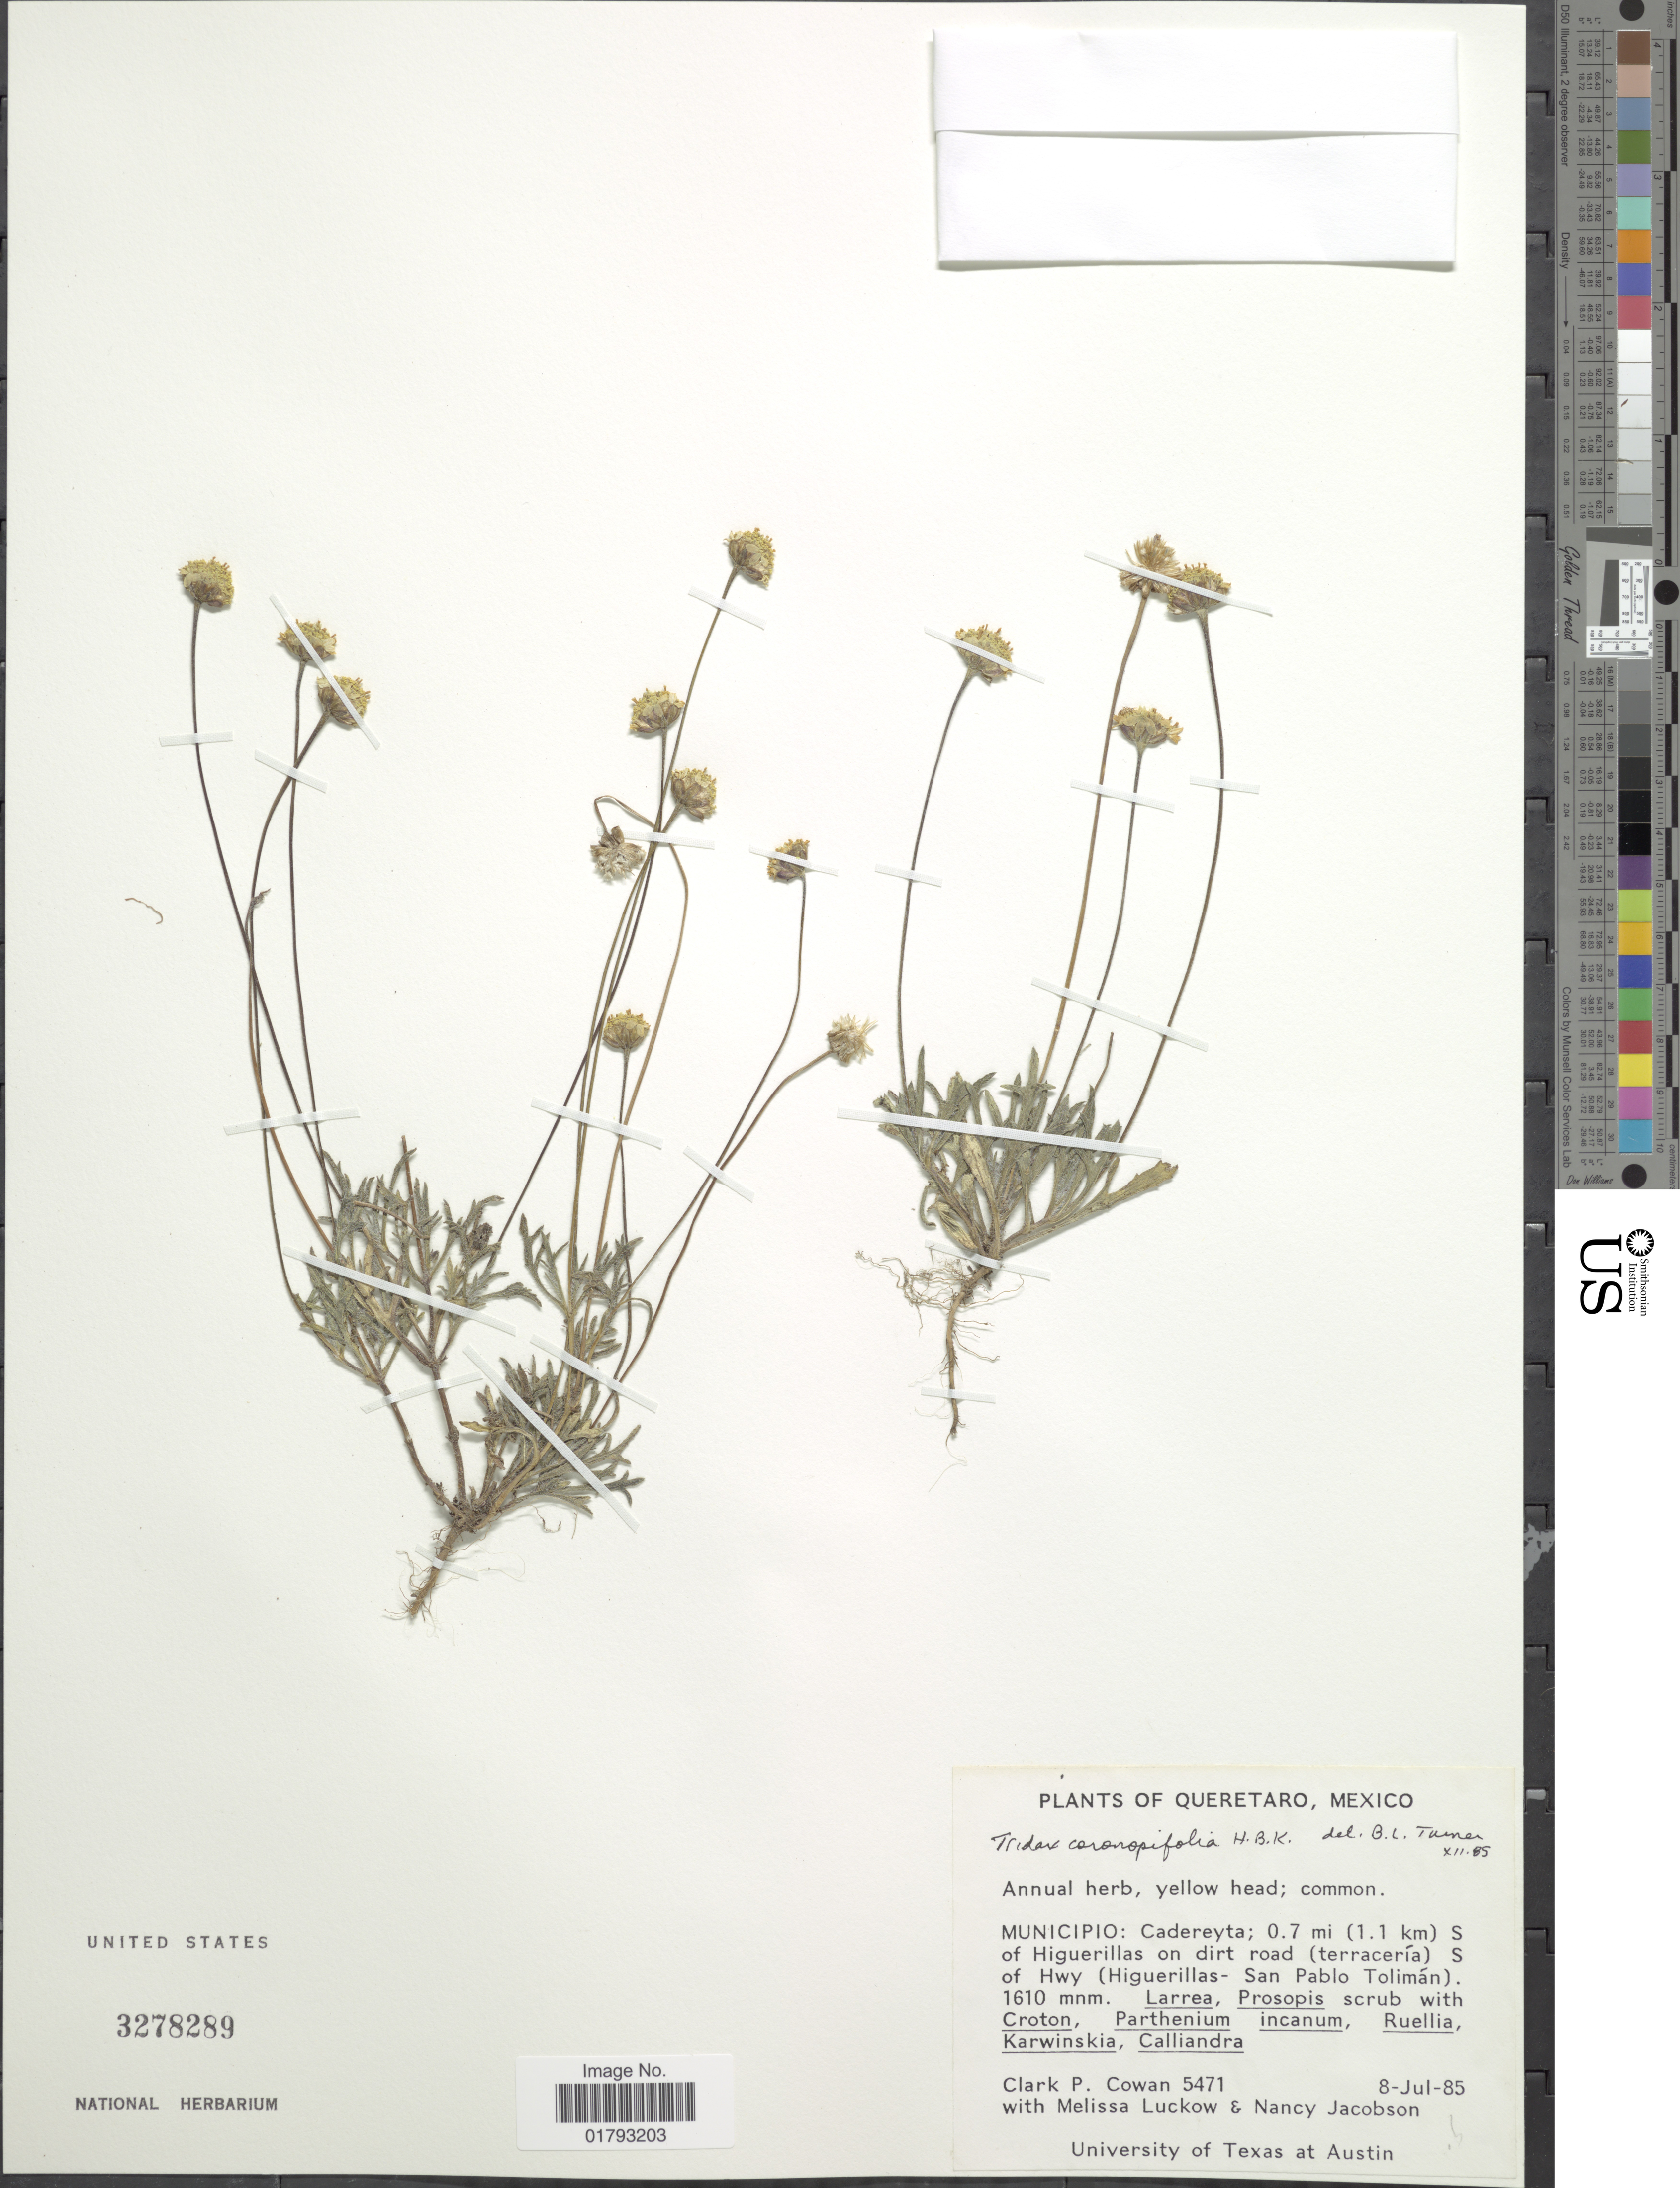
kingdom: Plantae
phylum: Tracheophyta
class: Magnoliopsida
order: Asterales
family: Asteraceae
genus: Tridax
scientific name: Tridax coronopifolia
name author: (Kunth) Hemsl.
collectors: C. P. Cowan, M. A. Luckow & N. Jacobson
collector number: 5471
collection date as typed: Transcribed d/m/y: 8/7/85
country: Mexico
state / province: Querétaro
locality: Queretaro. Mexico, Municipio: Cadereyta; 0.7 mi ( 1.1 km) S of Higuerillas on dirt road (terraceria) S of Hwy (Higuerillas - San Pablo Toliman)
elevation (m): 1610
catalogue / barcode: US 3278289